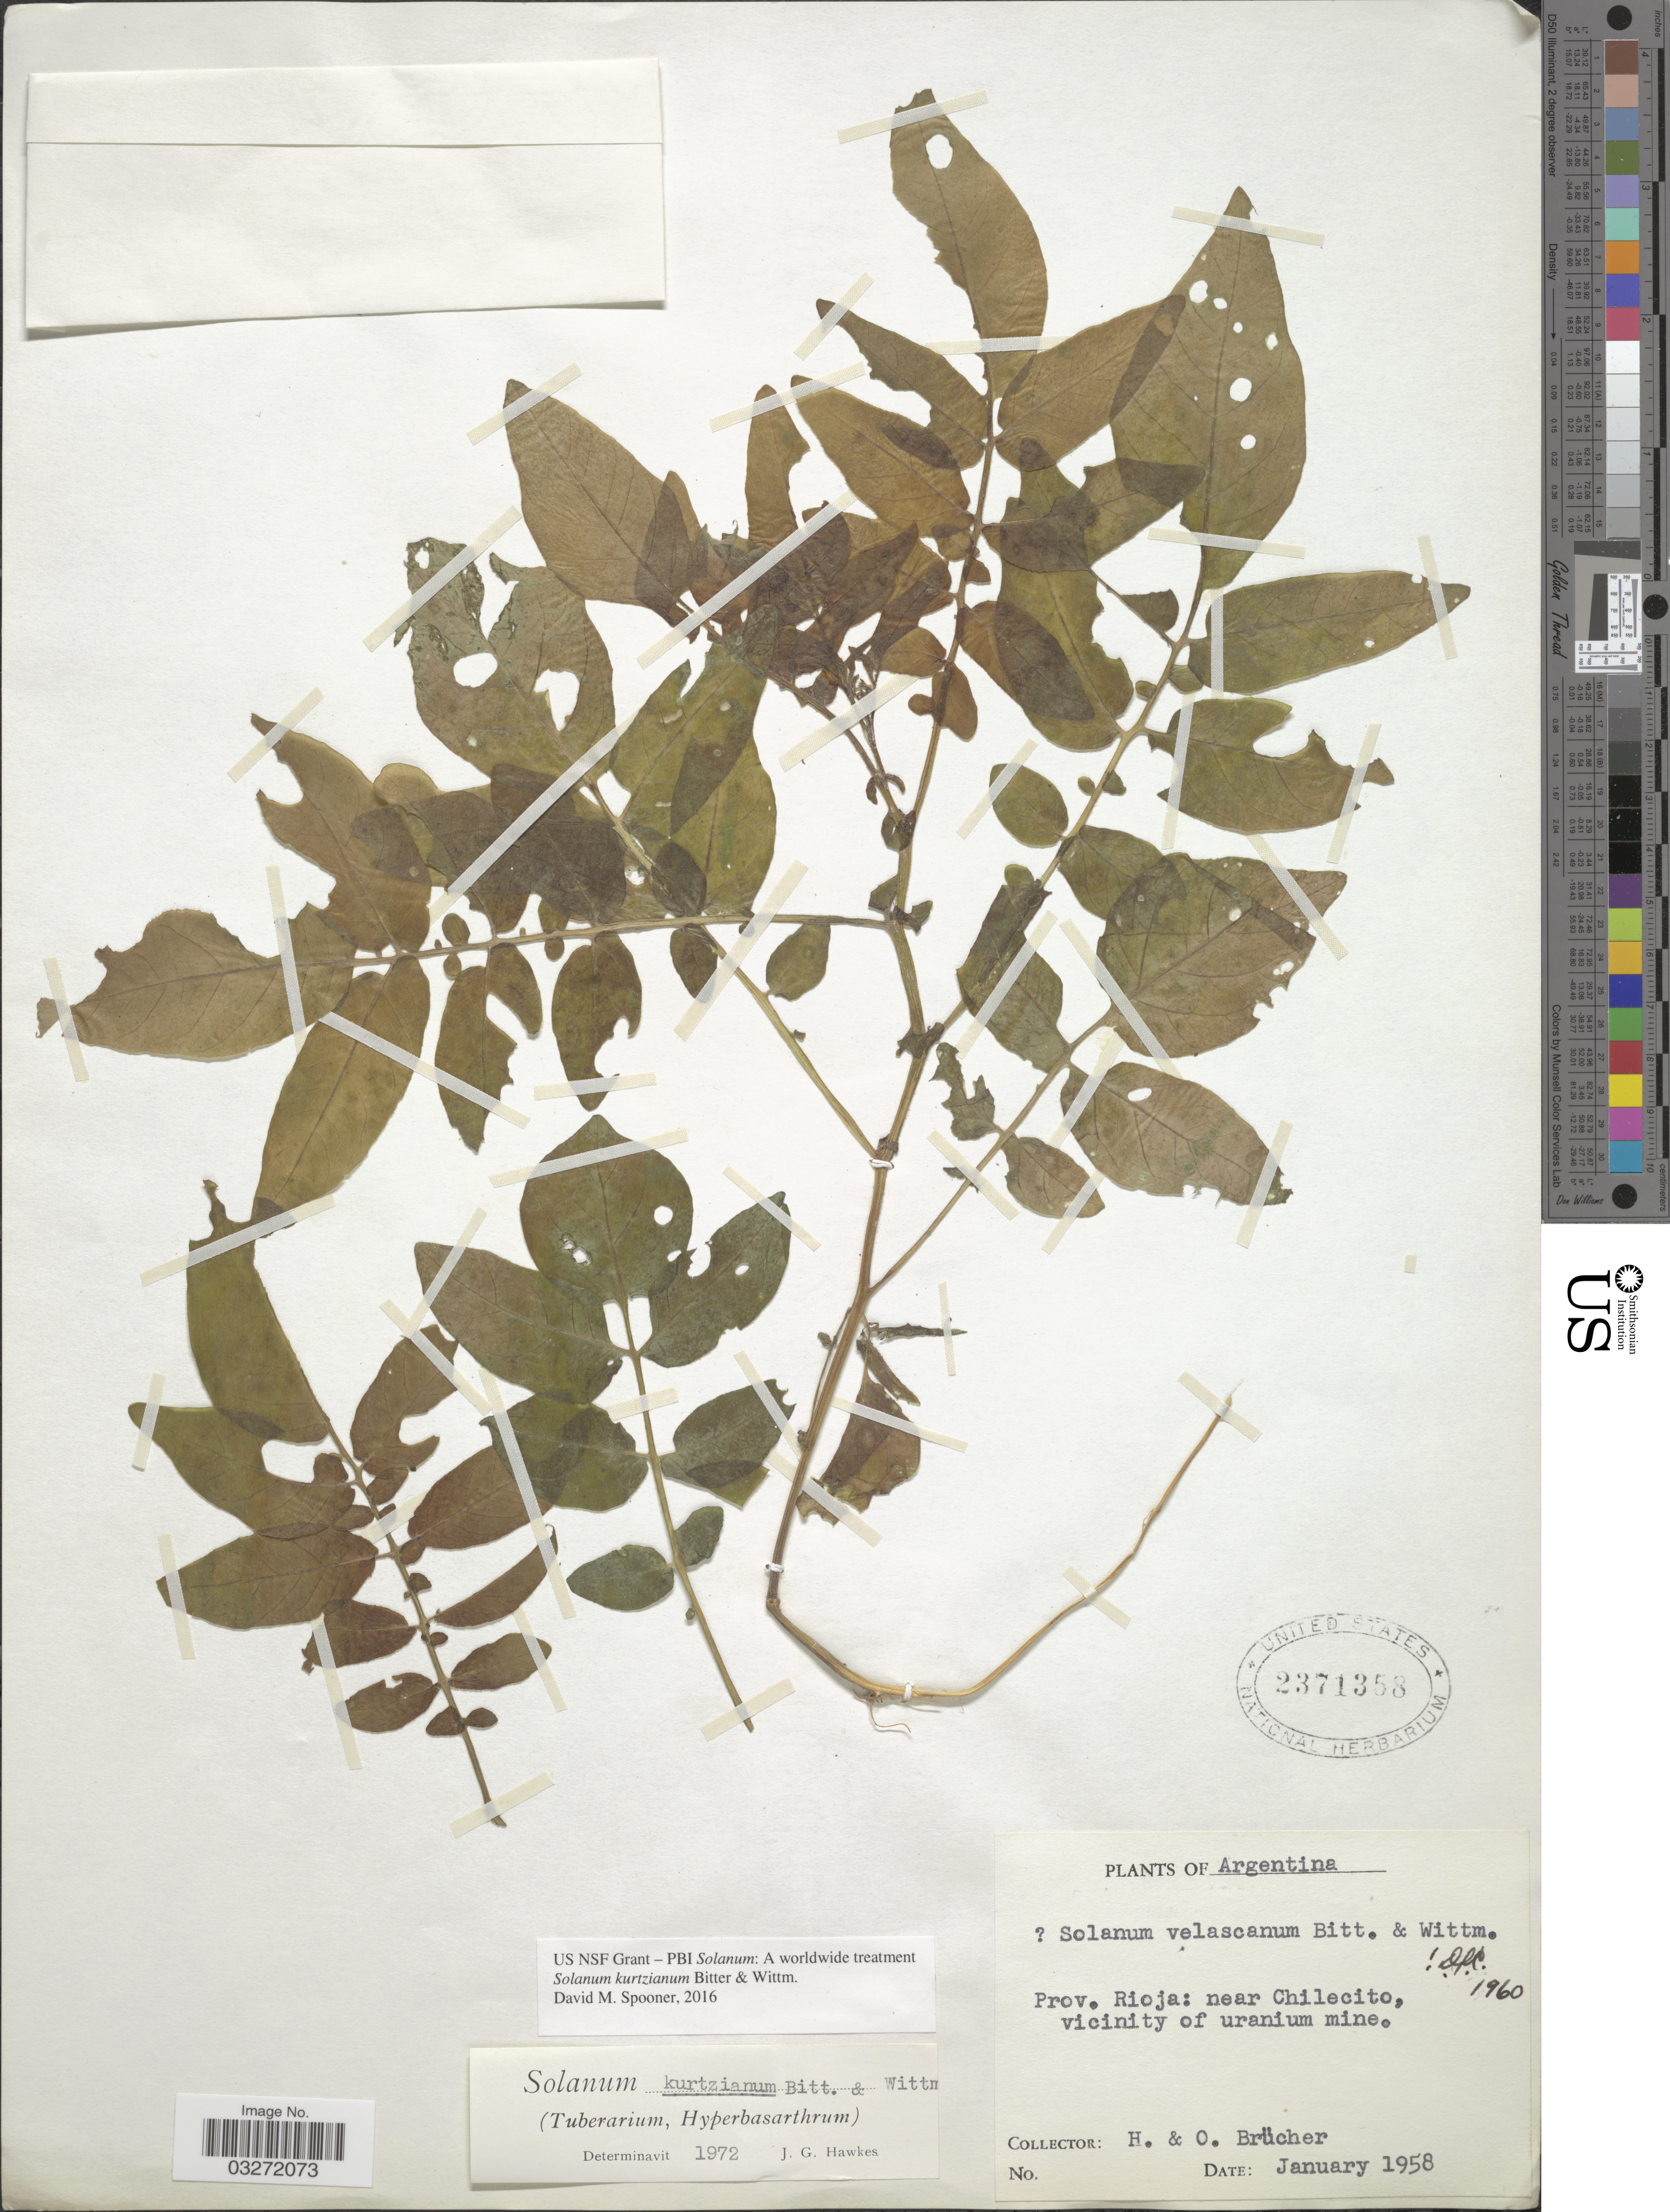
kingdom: Plantae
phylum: Tracheophyta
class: Magnoliopsida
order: Solanales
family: Solanaceae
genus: Solanum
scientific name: Solanum kurtzianum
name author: Bitter & Wittm.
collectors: H. Brucher & O. Brücher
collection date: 1958-01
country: Argentina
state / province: La Rioja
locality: Prov. Rioja: Near Chilecito, vicinity of uranium mine.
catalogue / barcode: US 2371358